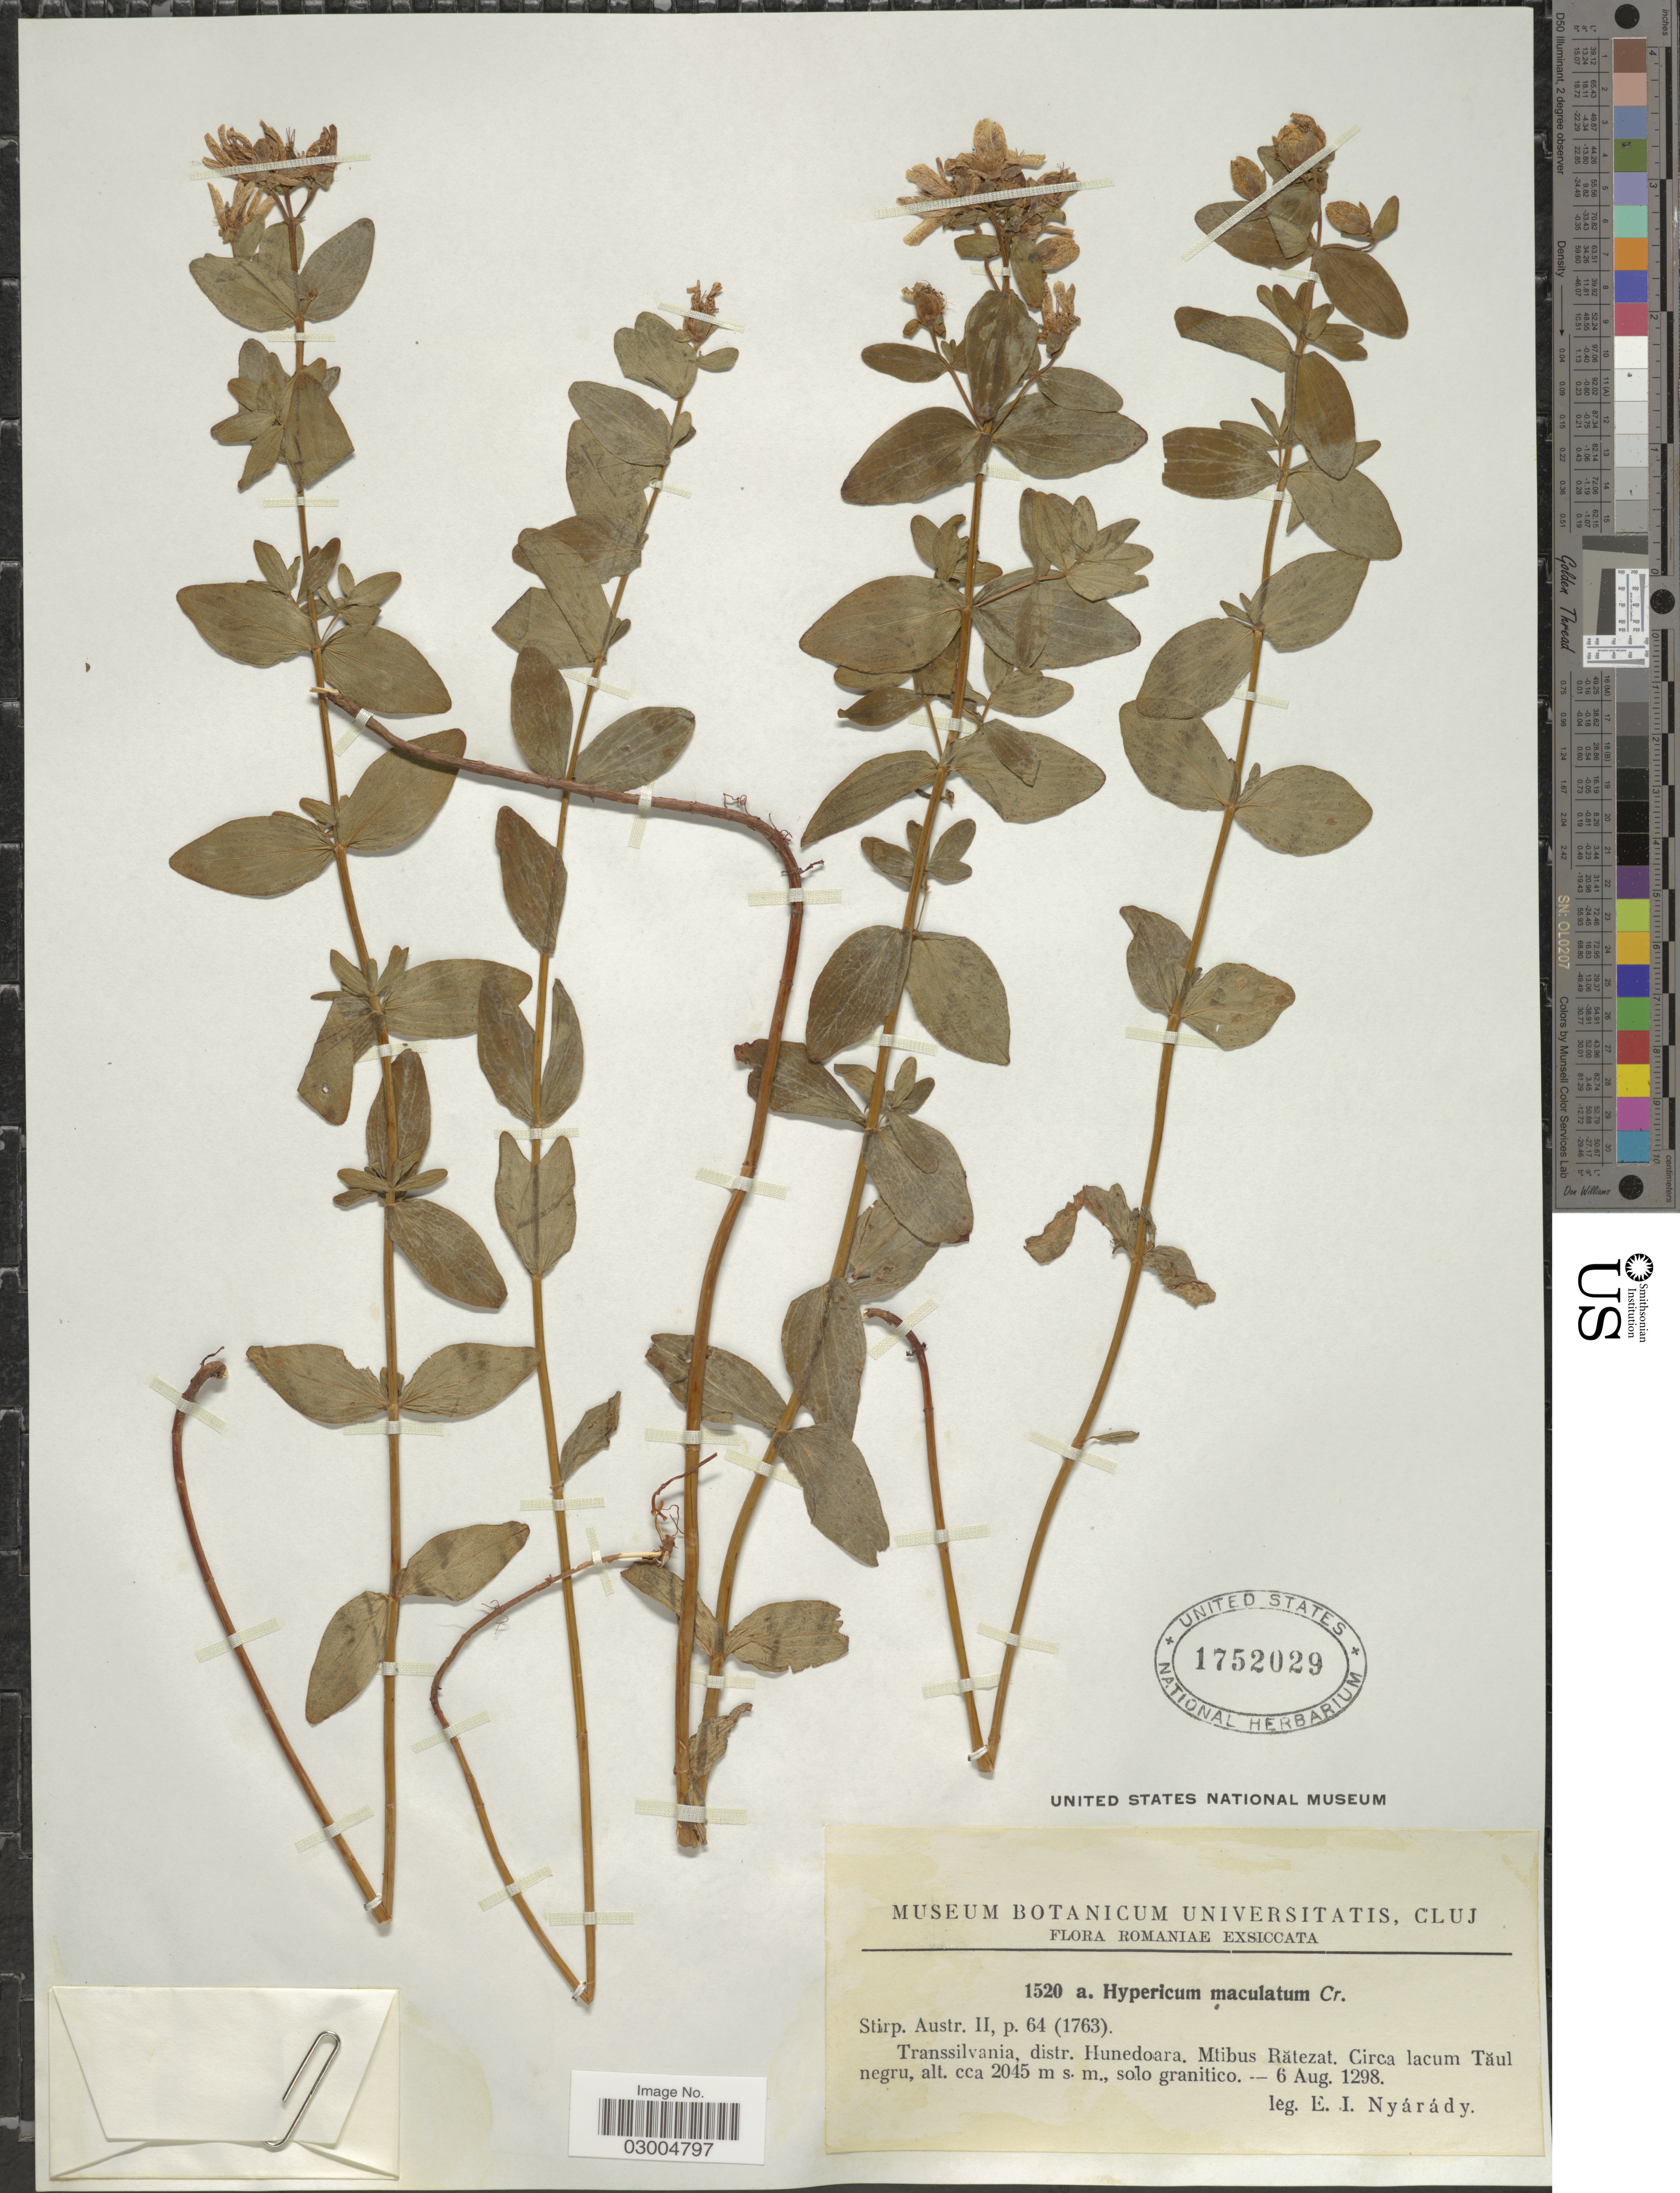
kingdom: Plantae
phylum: Tracheophyta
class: Magnoliopsida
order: Malpighiales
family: Hypericaceae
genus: Hypericum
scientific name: Hypericum maculatum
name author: Crantz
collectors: E. Nyárády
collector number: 1520a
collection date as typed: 6 Aug. 1298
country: Romania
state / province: Hunedoara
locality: Transsilvani, distr. Hunedoara. Mtibus Ratezat. Circa lacum Taul negru.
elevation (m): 2045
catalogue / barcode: US 1752029